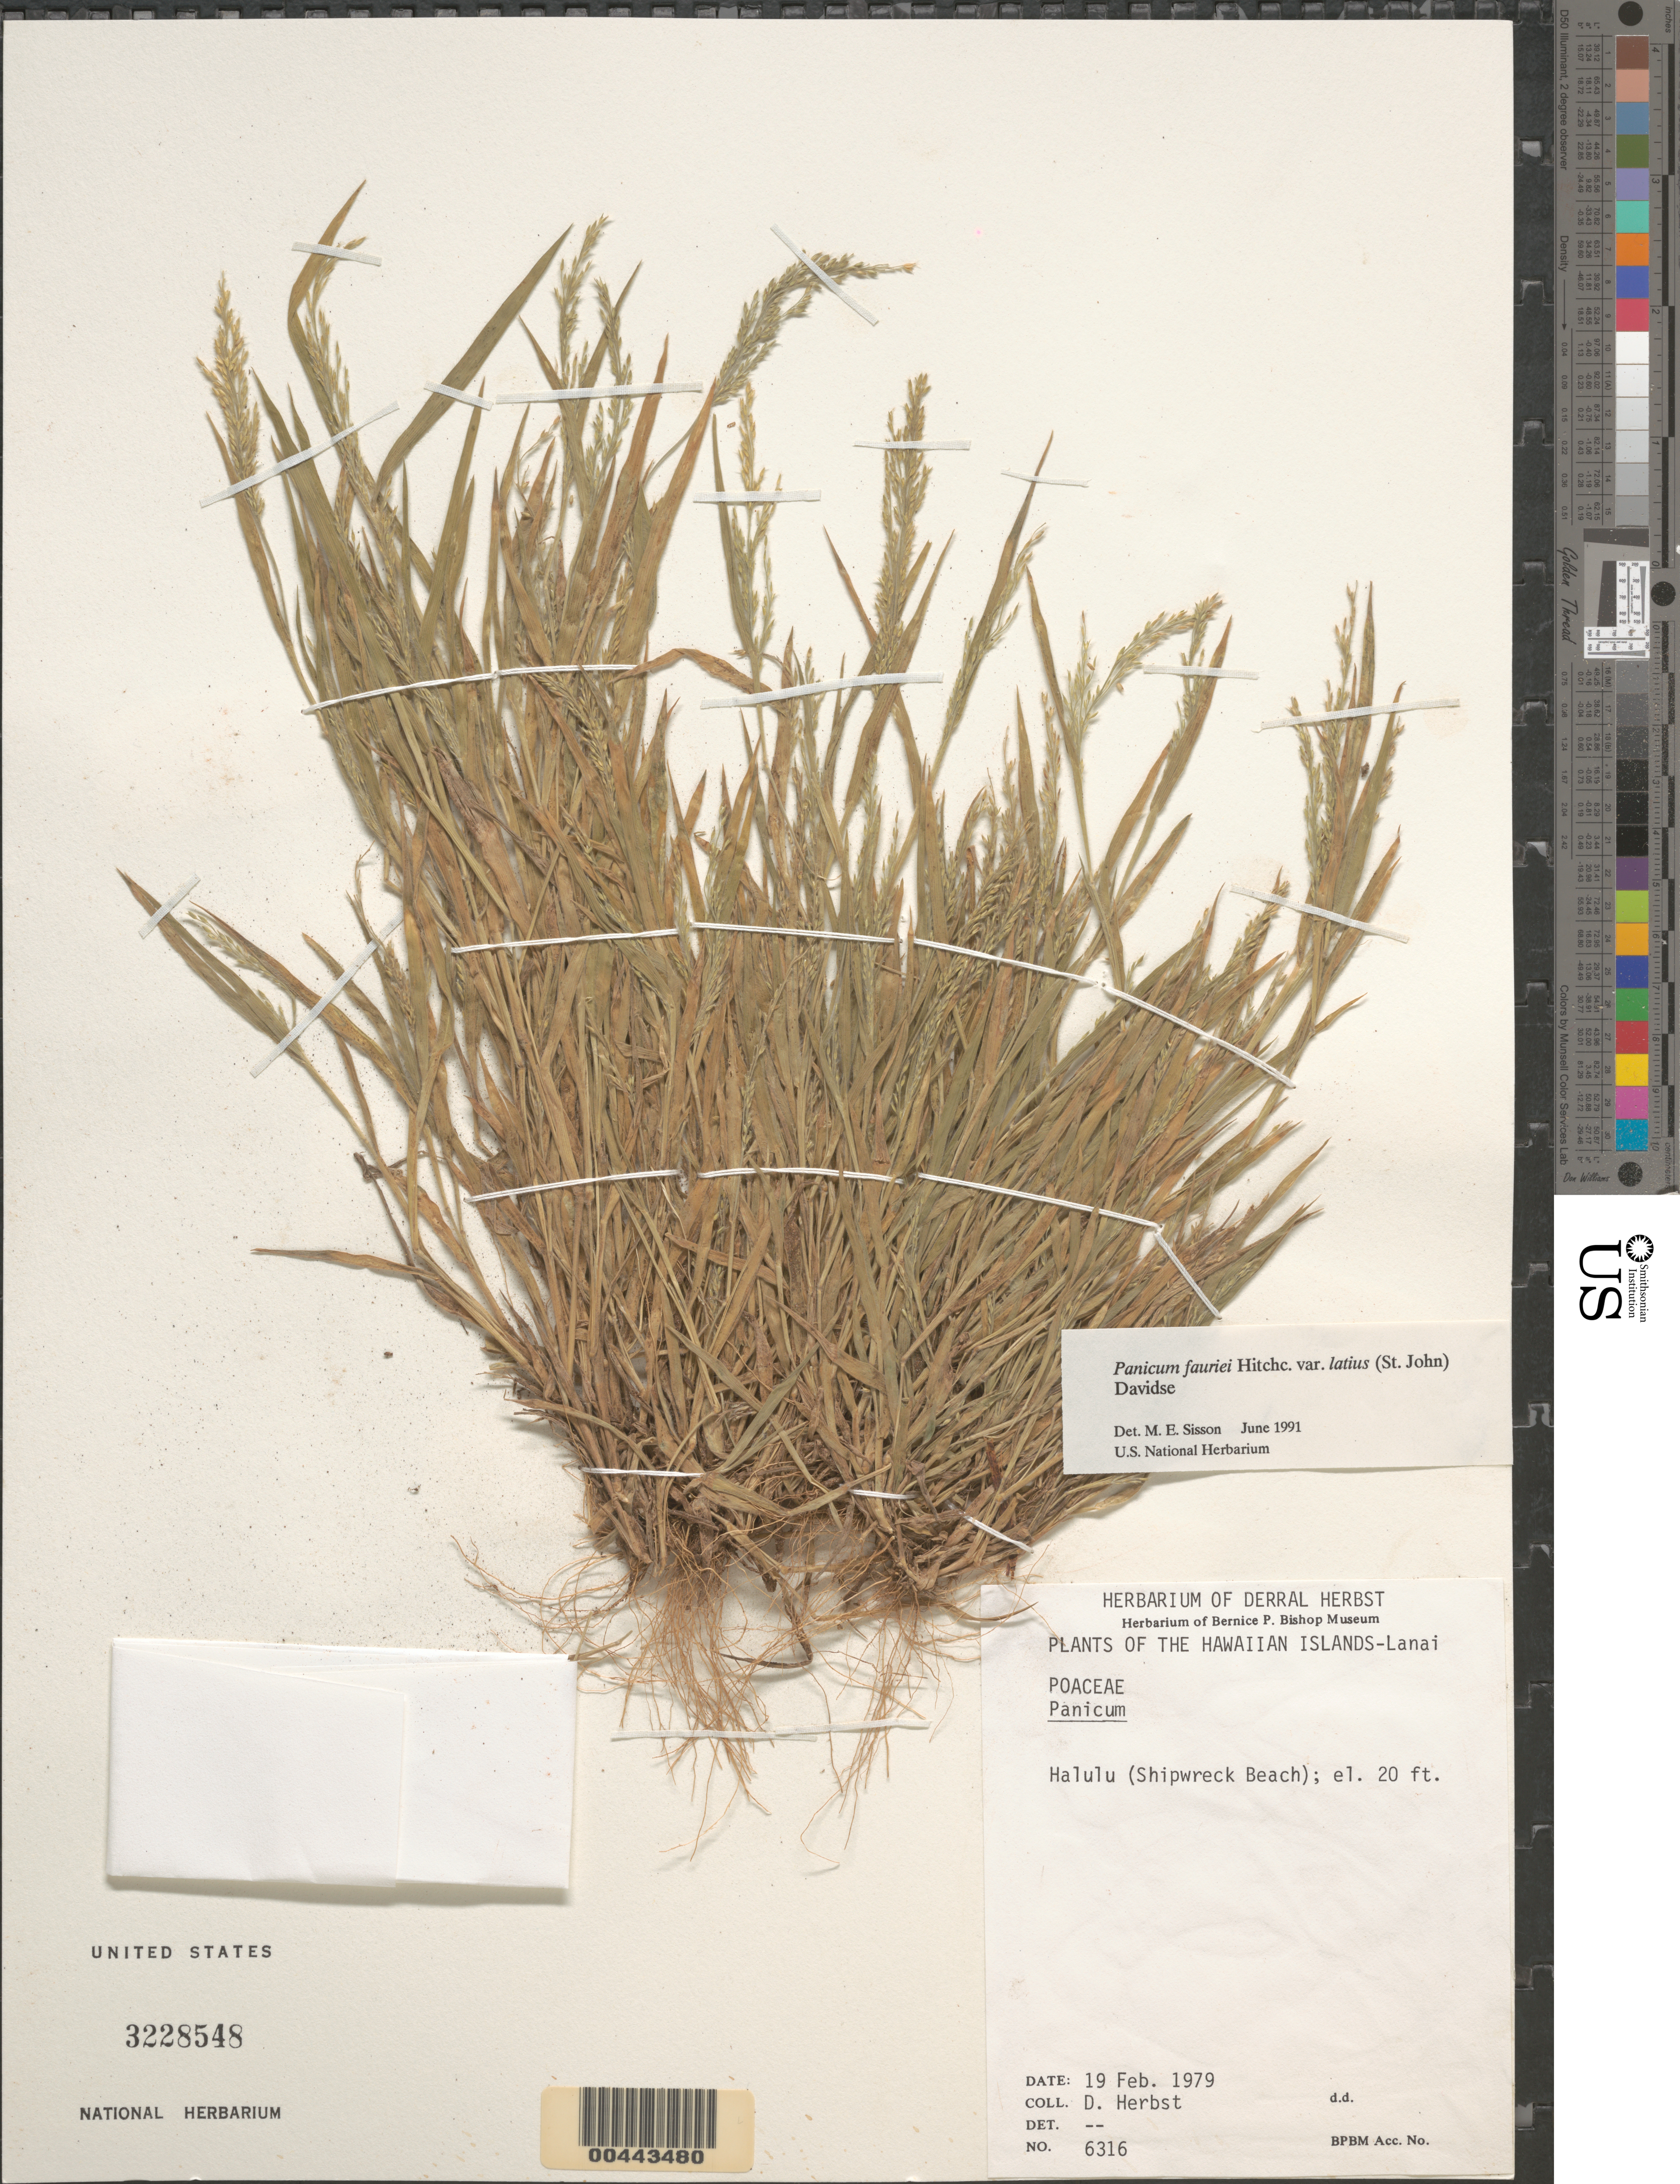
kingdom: Plantae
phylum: Tracheophyta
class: Liliopsida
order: Poales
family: Poaceae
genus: Panicum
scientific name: Panicum fauriei var. latius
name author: (H. St. John) Davidse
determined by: Sisson, M. E.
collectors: D. R. Herbst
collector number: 6316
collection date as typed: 19 Feb 1979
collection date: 1979-02-19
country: United States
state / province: Hawaii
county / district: Maui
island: Lana'i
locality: Halulu (Shipwreck Beach)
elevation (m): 6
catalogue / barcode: US 3228548